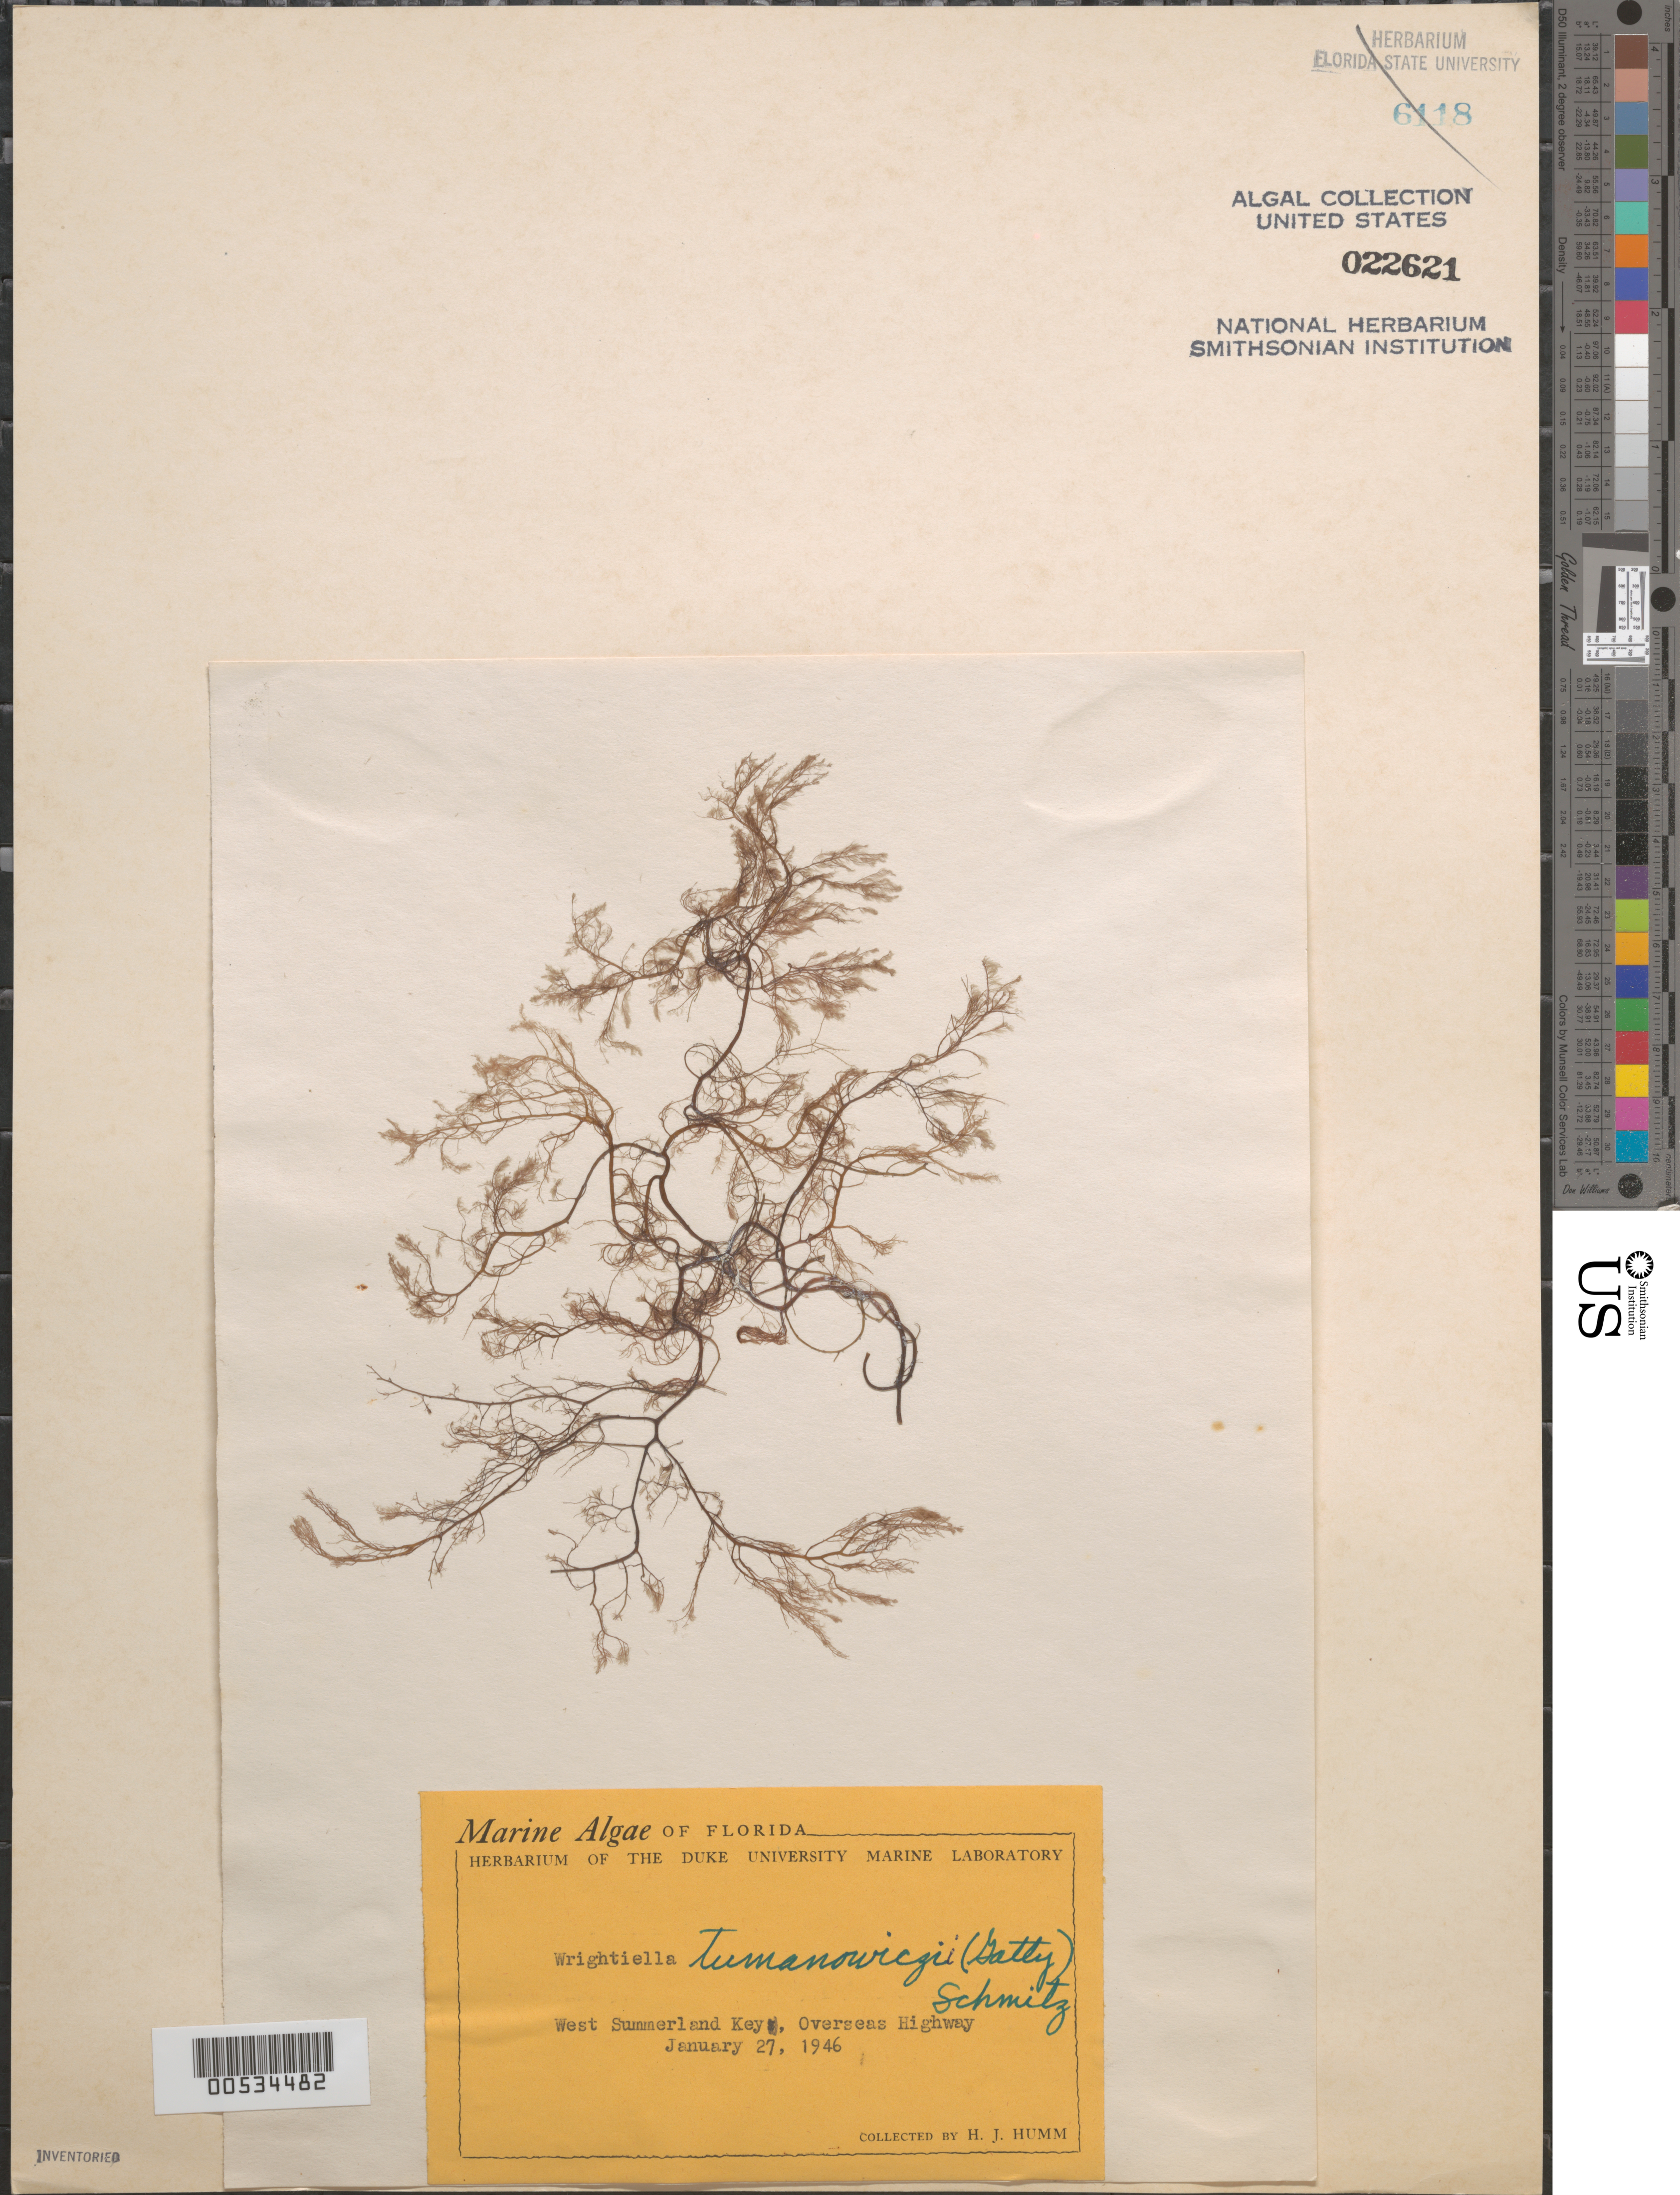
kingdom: Plantae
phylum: Rhodophyta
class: Florideophyceae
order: Ceramiales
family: Rhodomelaceae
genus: Wrightiella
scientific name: Wrightiella tumanowiczii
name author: (Gatty ex Harv.) F. Schmitz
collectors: H. J. Humm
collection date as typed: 27 Jan 1946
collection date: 1946-01-27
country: United States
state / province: Florida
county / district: Monroe County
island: West Summerland Key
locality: Overseas Highway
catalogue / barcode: US 22621